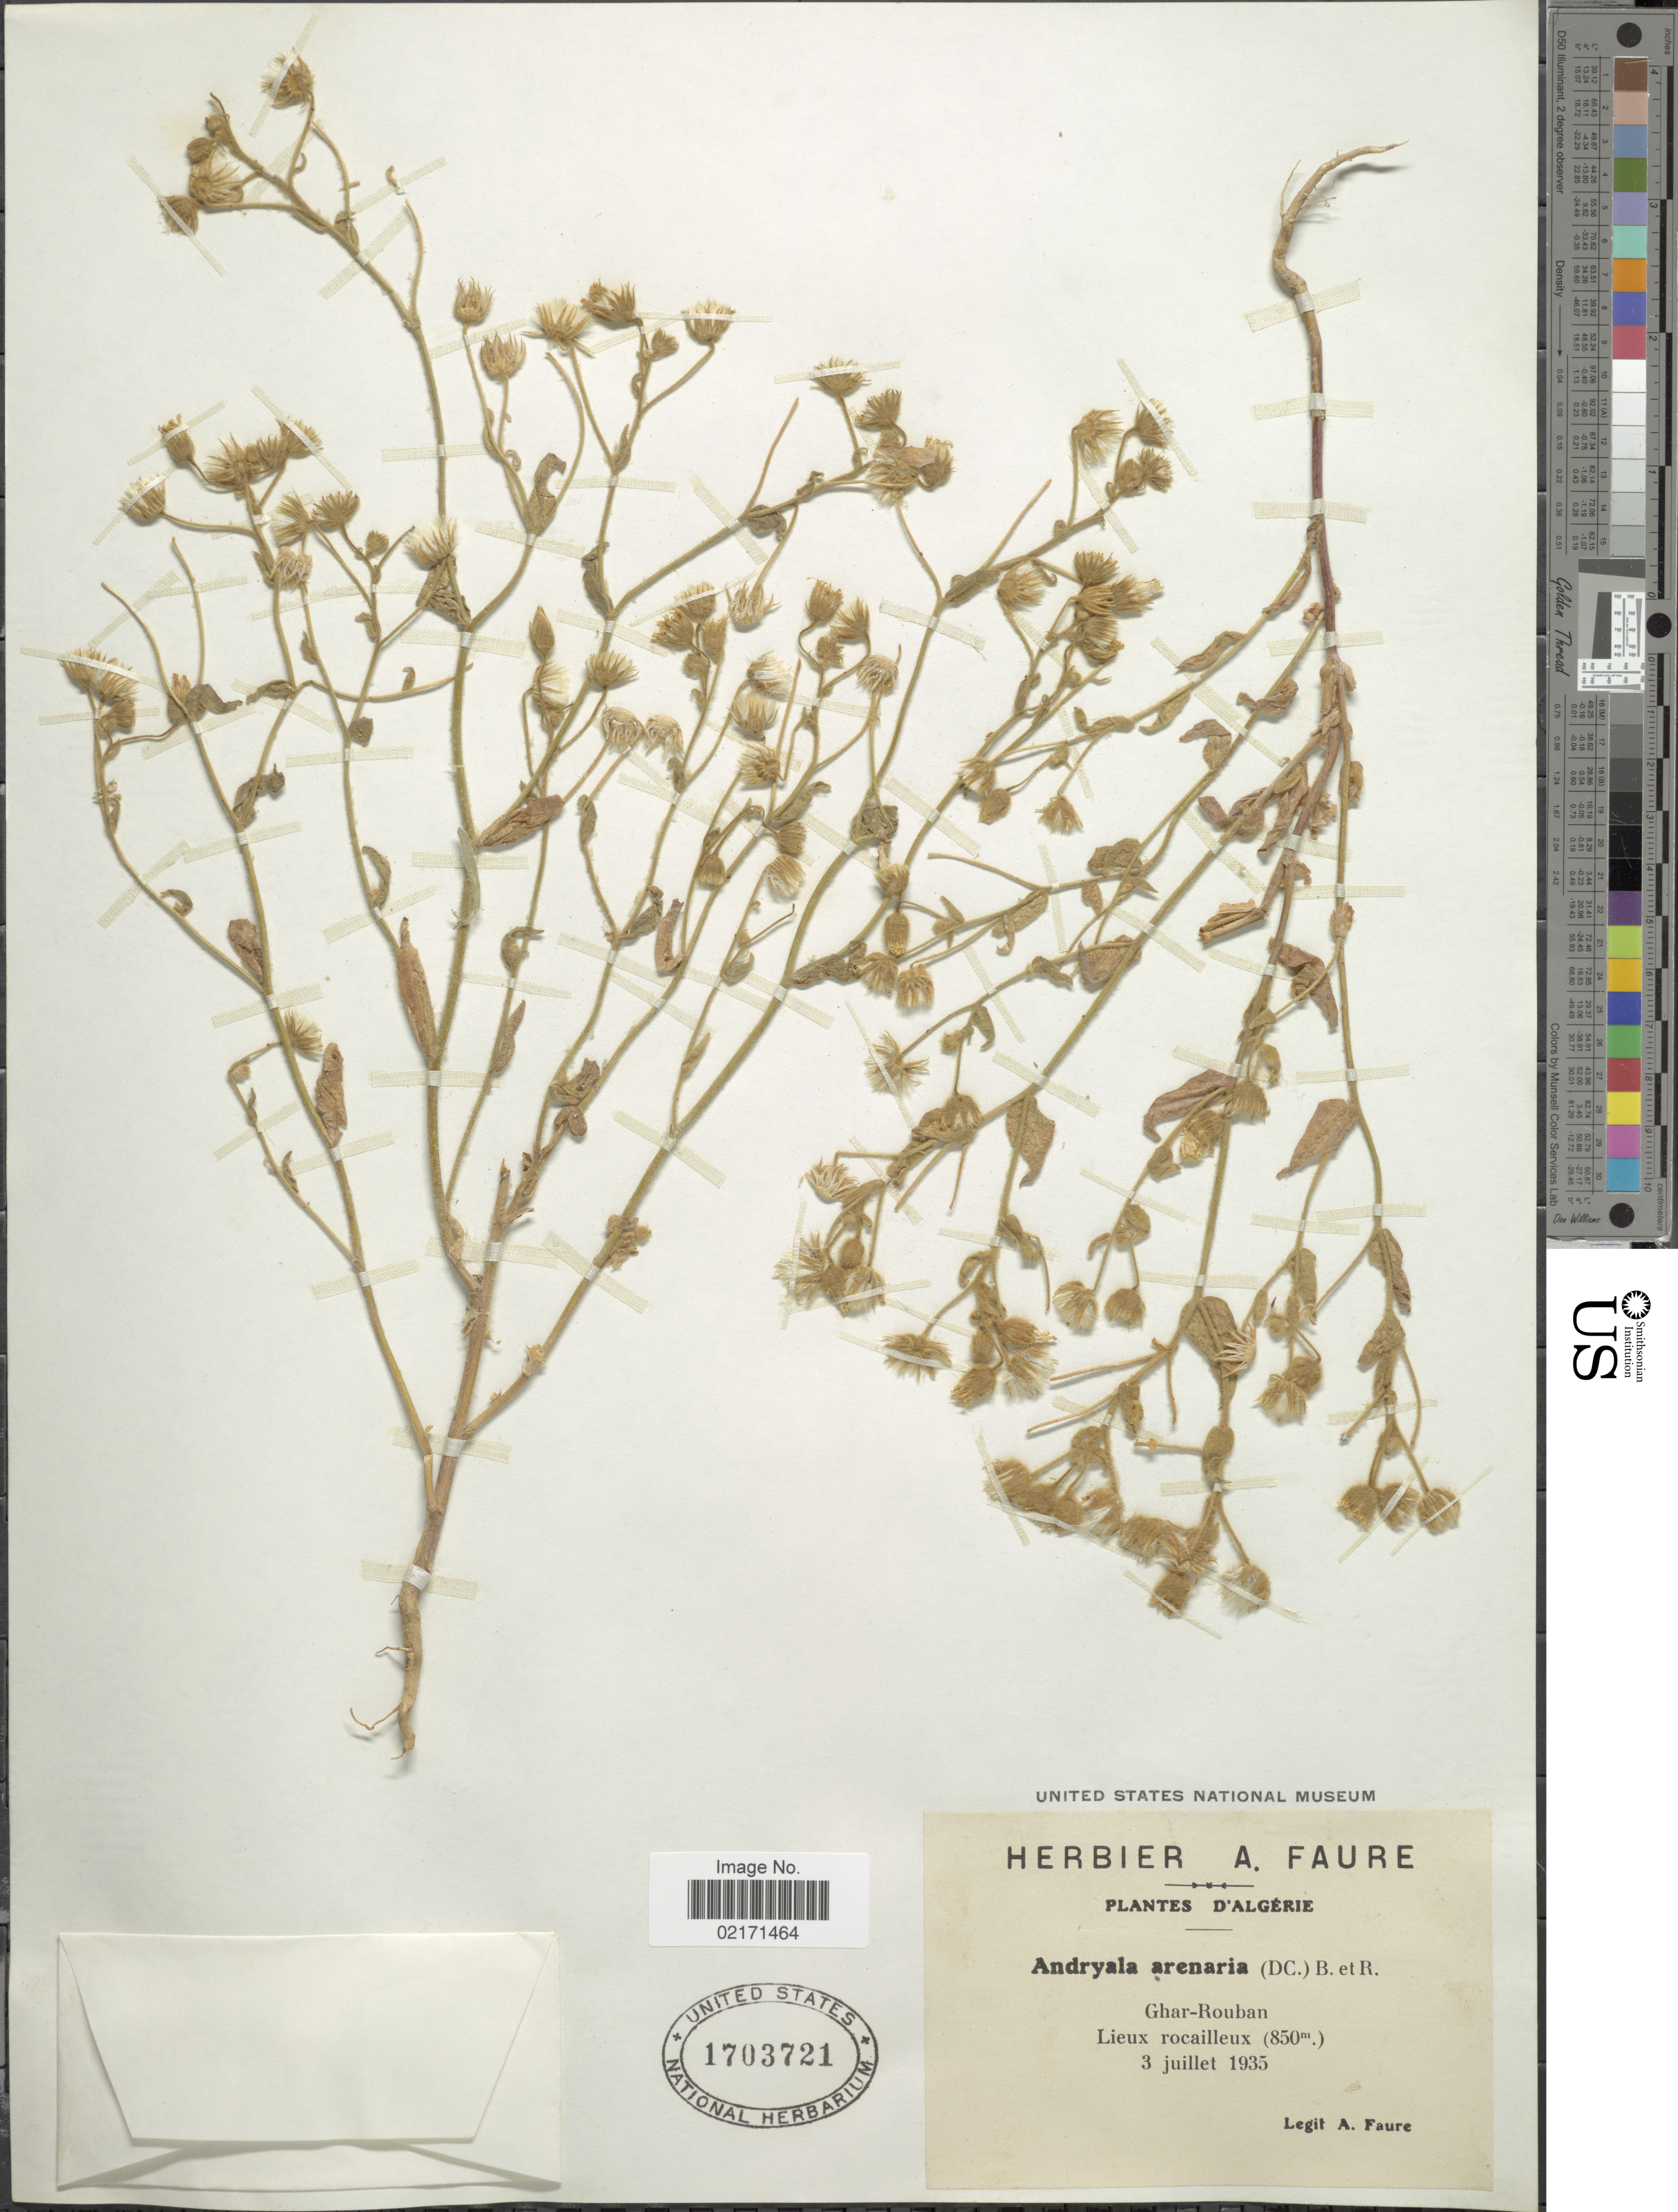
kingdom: Plantae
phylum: Tracheophyta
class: Magnoliopsida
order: Asterales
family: Asteraceae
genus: Andryala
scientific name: Andryala arenaria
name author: (DC.) Boiss. & Reut.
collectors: A. Faure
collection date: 1935-07-03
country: Algeria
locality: Ghar-Rouban, Lieux rocailleux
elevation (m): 850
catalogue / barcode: US 1703721